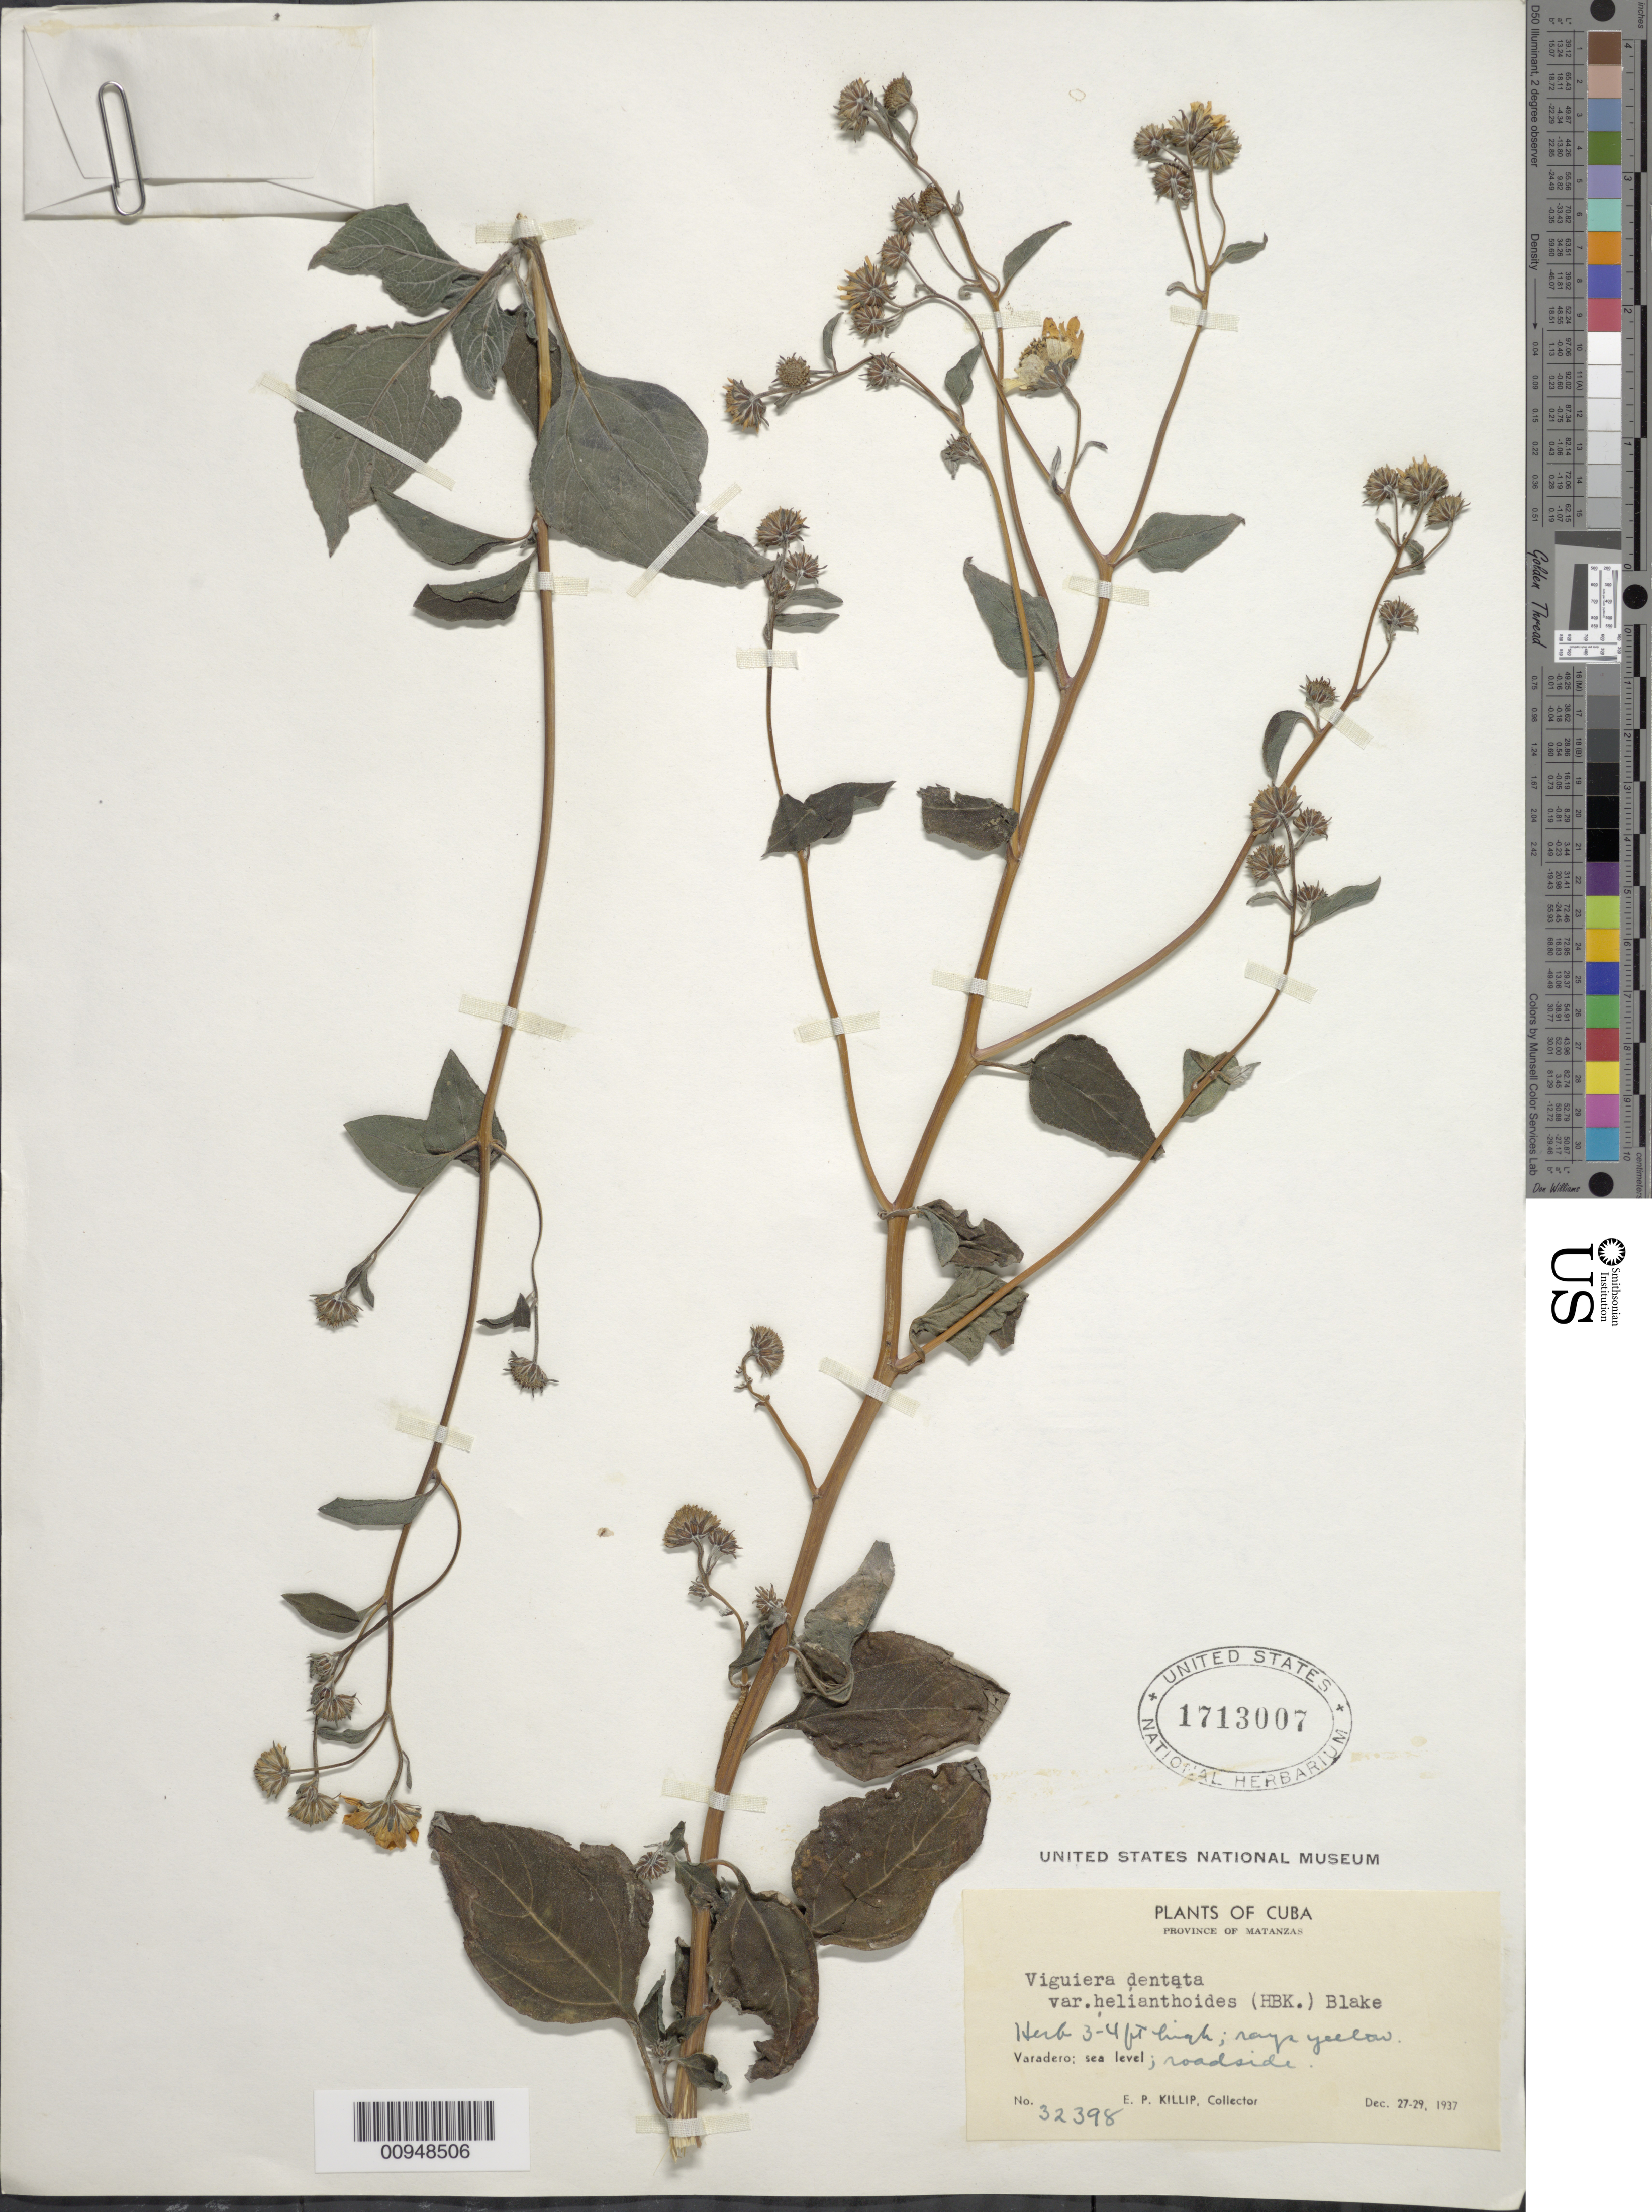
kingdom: Plantae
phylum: Tracheophyta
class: Magnoliopsida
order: Asterales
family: Asteraceae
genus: Viguiera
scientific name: Viguiera dentata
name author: (Cav.) Spreng.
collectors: E. P. Killip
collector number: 32398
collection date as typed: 27 Dec 1937 to 29 Dec 1937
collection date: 1937-12-27/1937-12-29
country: Cuba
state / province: Matanzas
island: Cuba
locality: Varadero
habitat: Roadside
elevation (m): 0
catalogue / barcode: US 1713007